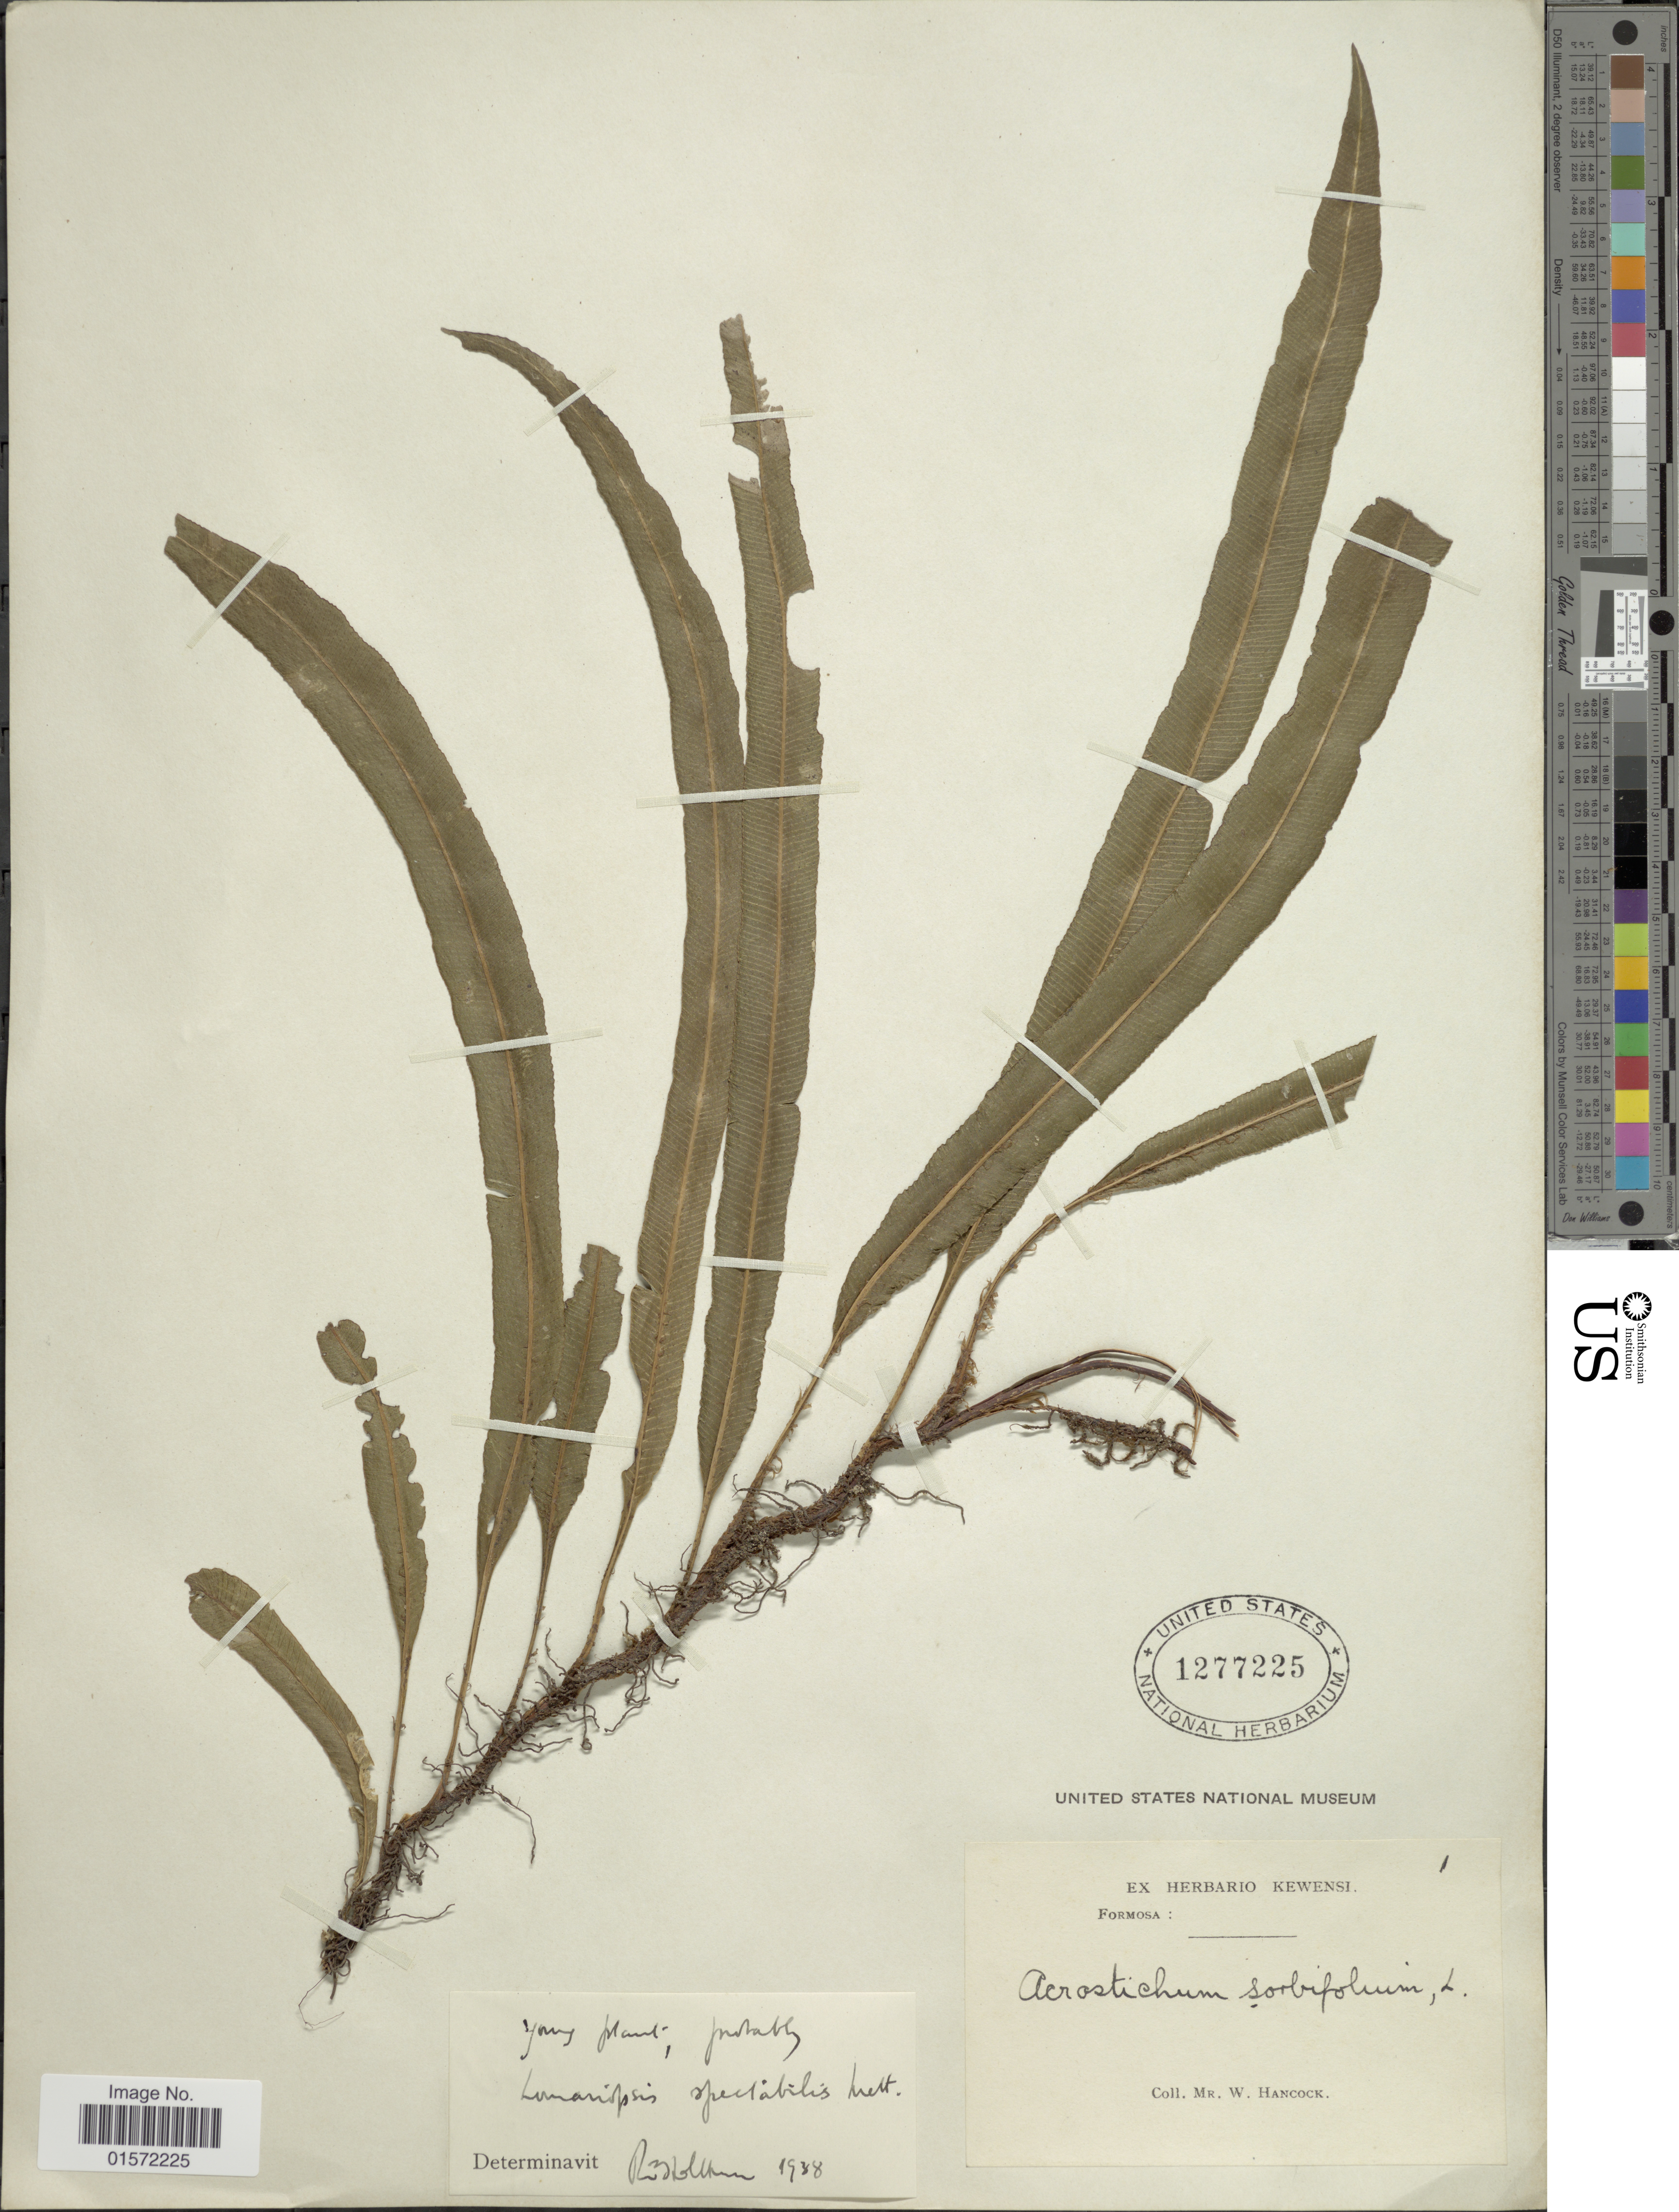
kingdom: Plantae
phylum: Tracheophyta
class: Polypodiopsida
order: Polypodiales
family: Lomariopsidaceae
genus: Lomariopsis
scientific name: Lomariopsis spectabilis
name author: (Kunze) Mett.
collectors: W. Hancock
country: Taiwan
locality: Formosa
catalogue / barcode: US 1277225